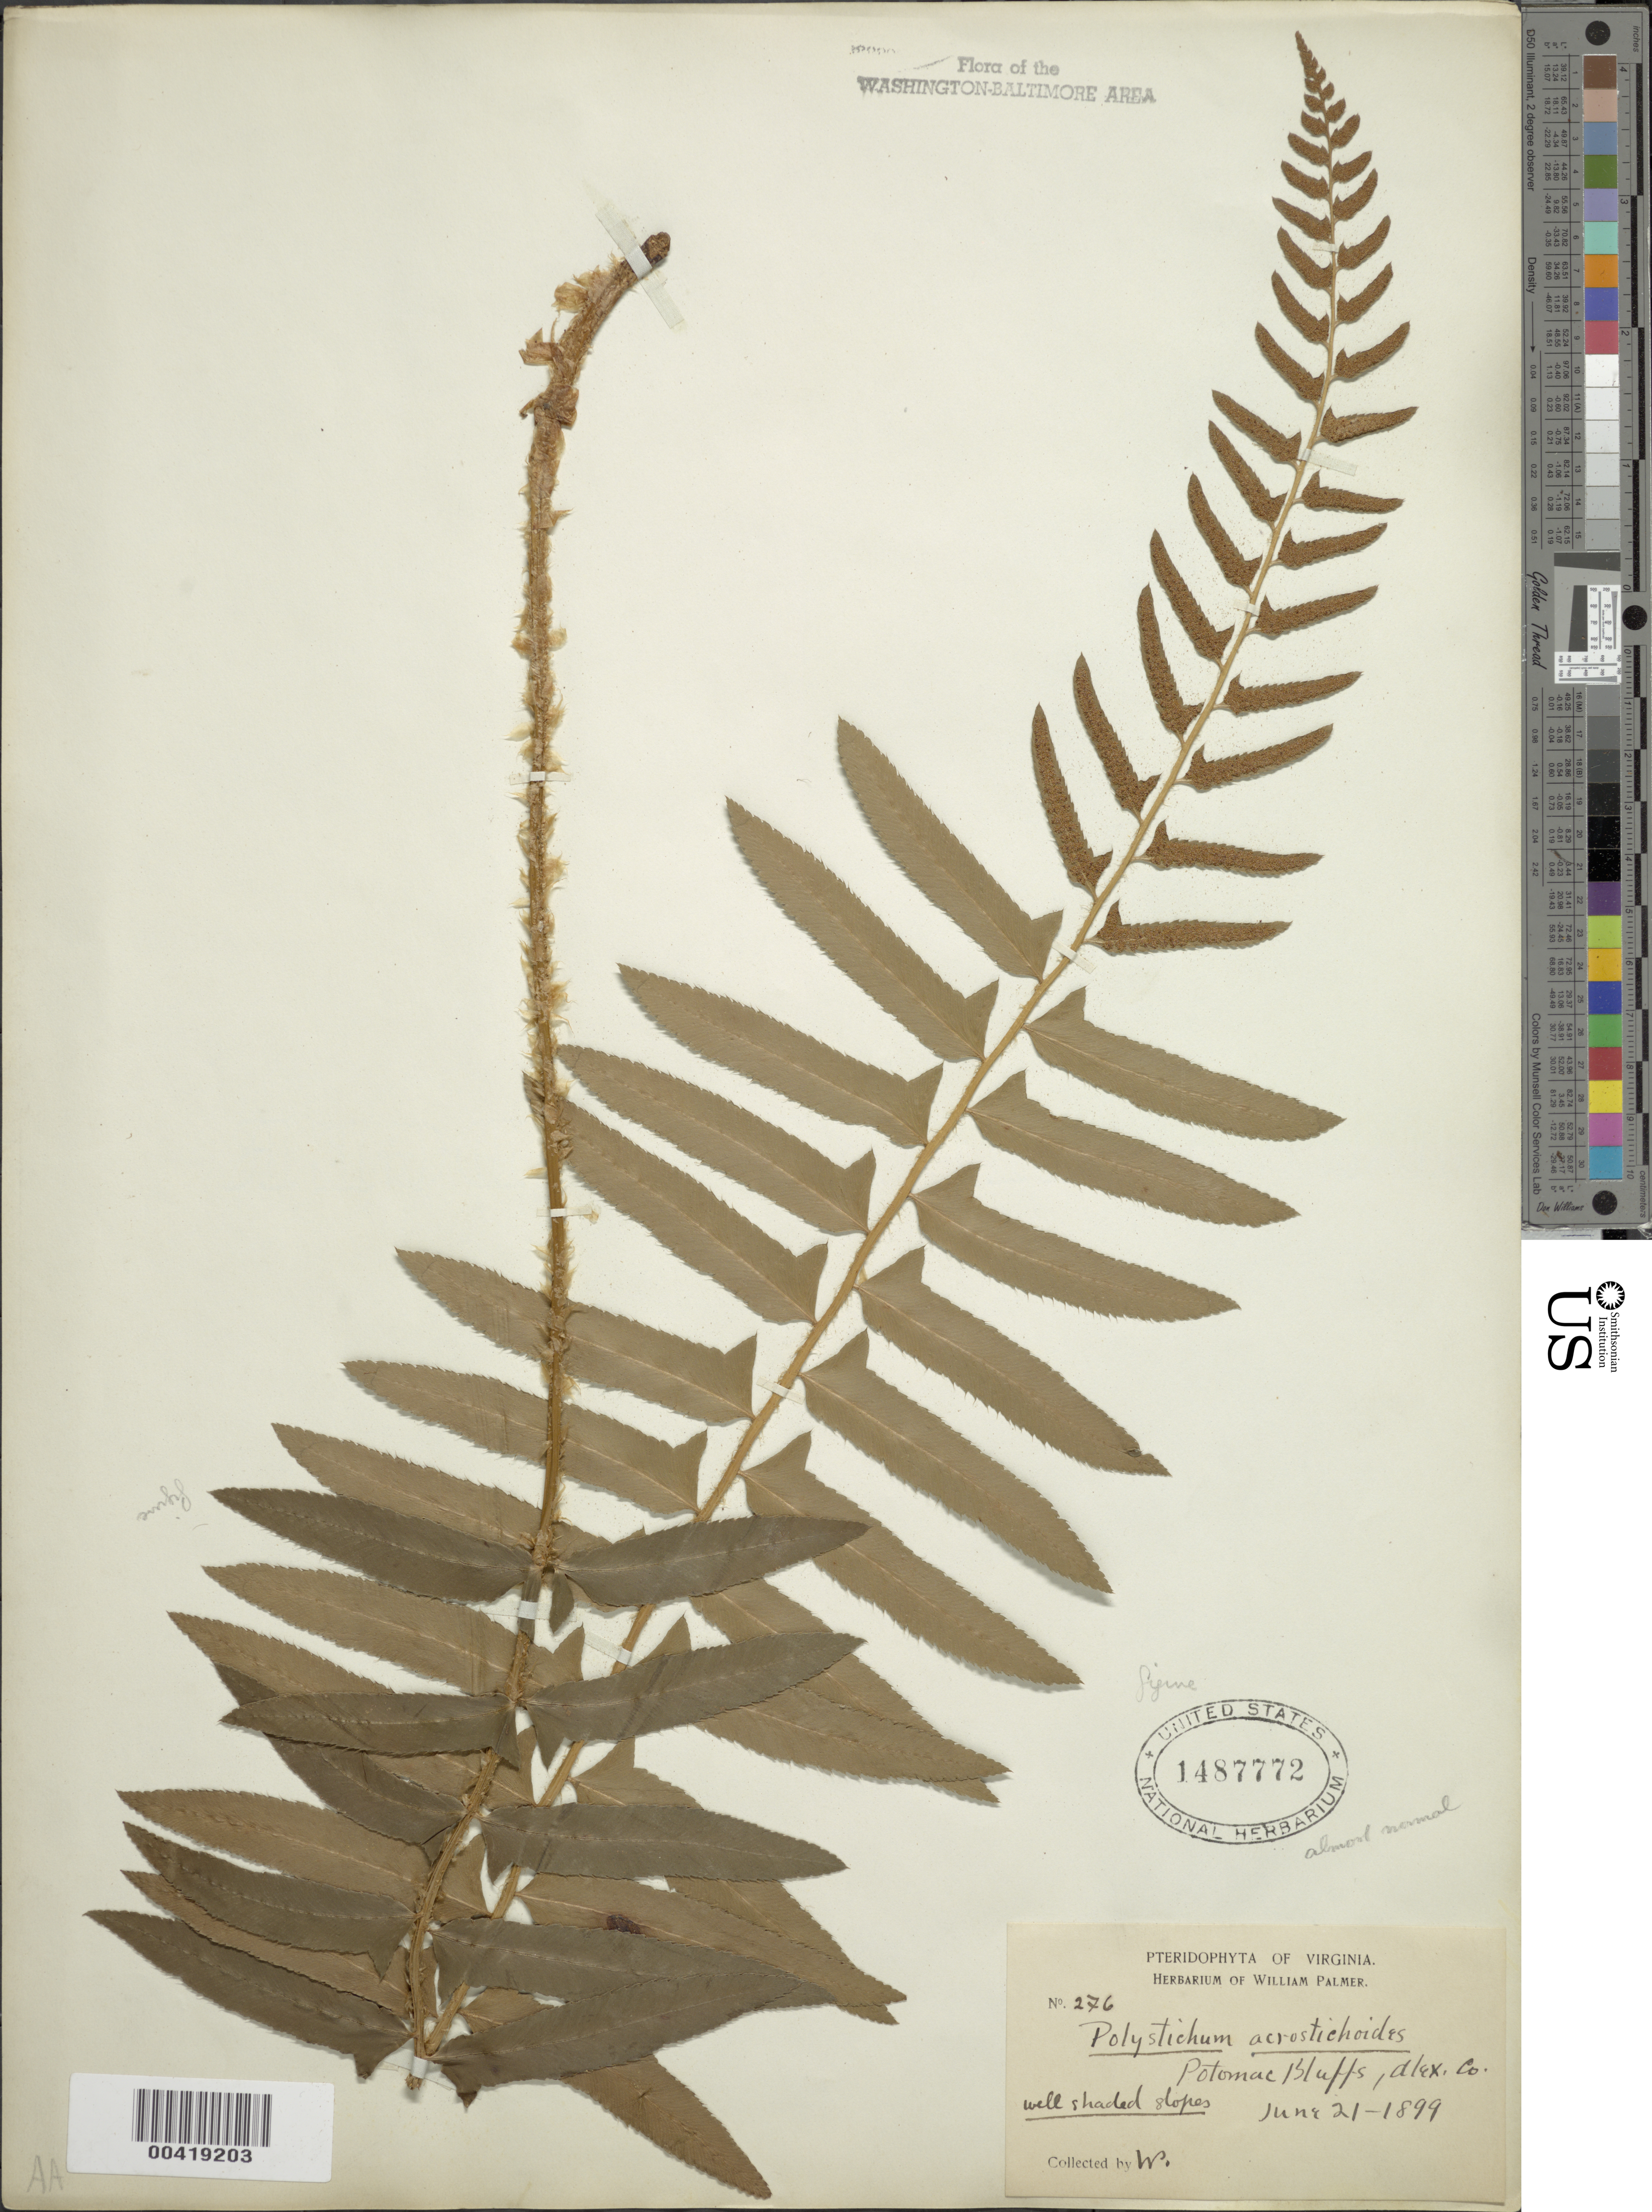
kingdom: Plantae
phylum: Tracheophyta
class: Polypodiopsida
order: Polypodiales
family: Dryopteridaceae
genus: Polystichum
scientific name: Polystichum acrostichoides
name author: (Michx.) Schott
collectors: W. Palmer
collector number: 276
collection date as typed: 21 Jun 1899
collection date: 1899-06-21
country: United States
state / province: Virginia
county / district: Fairfax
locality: Potomac Bluffs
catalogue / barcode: US 1487772